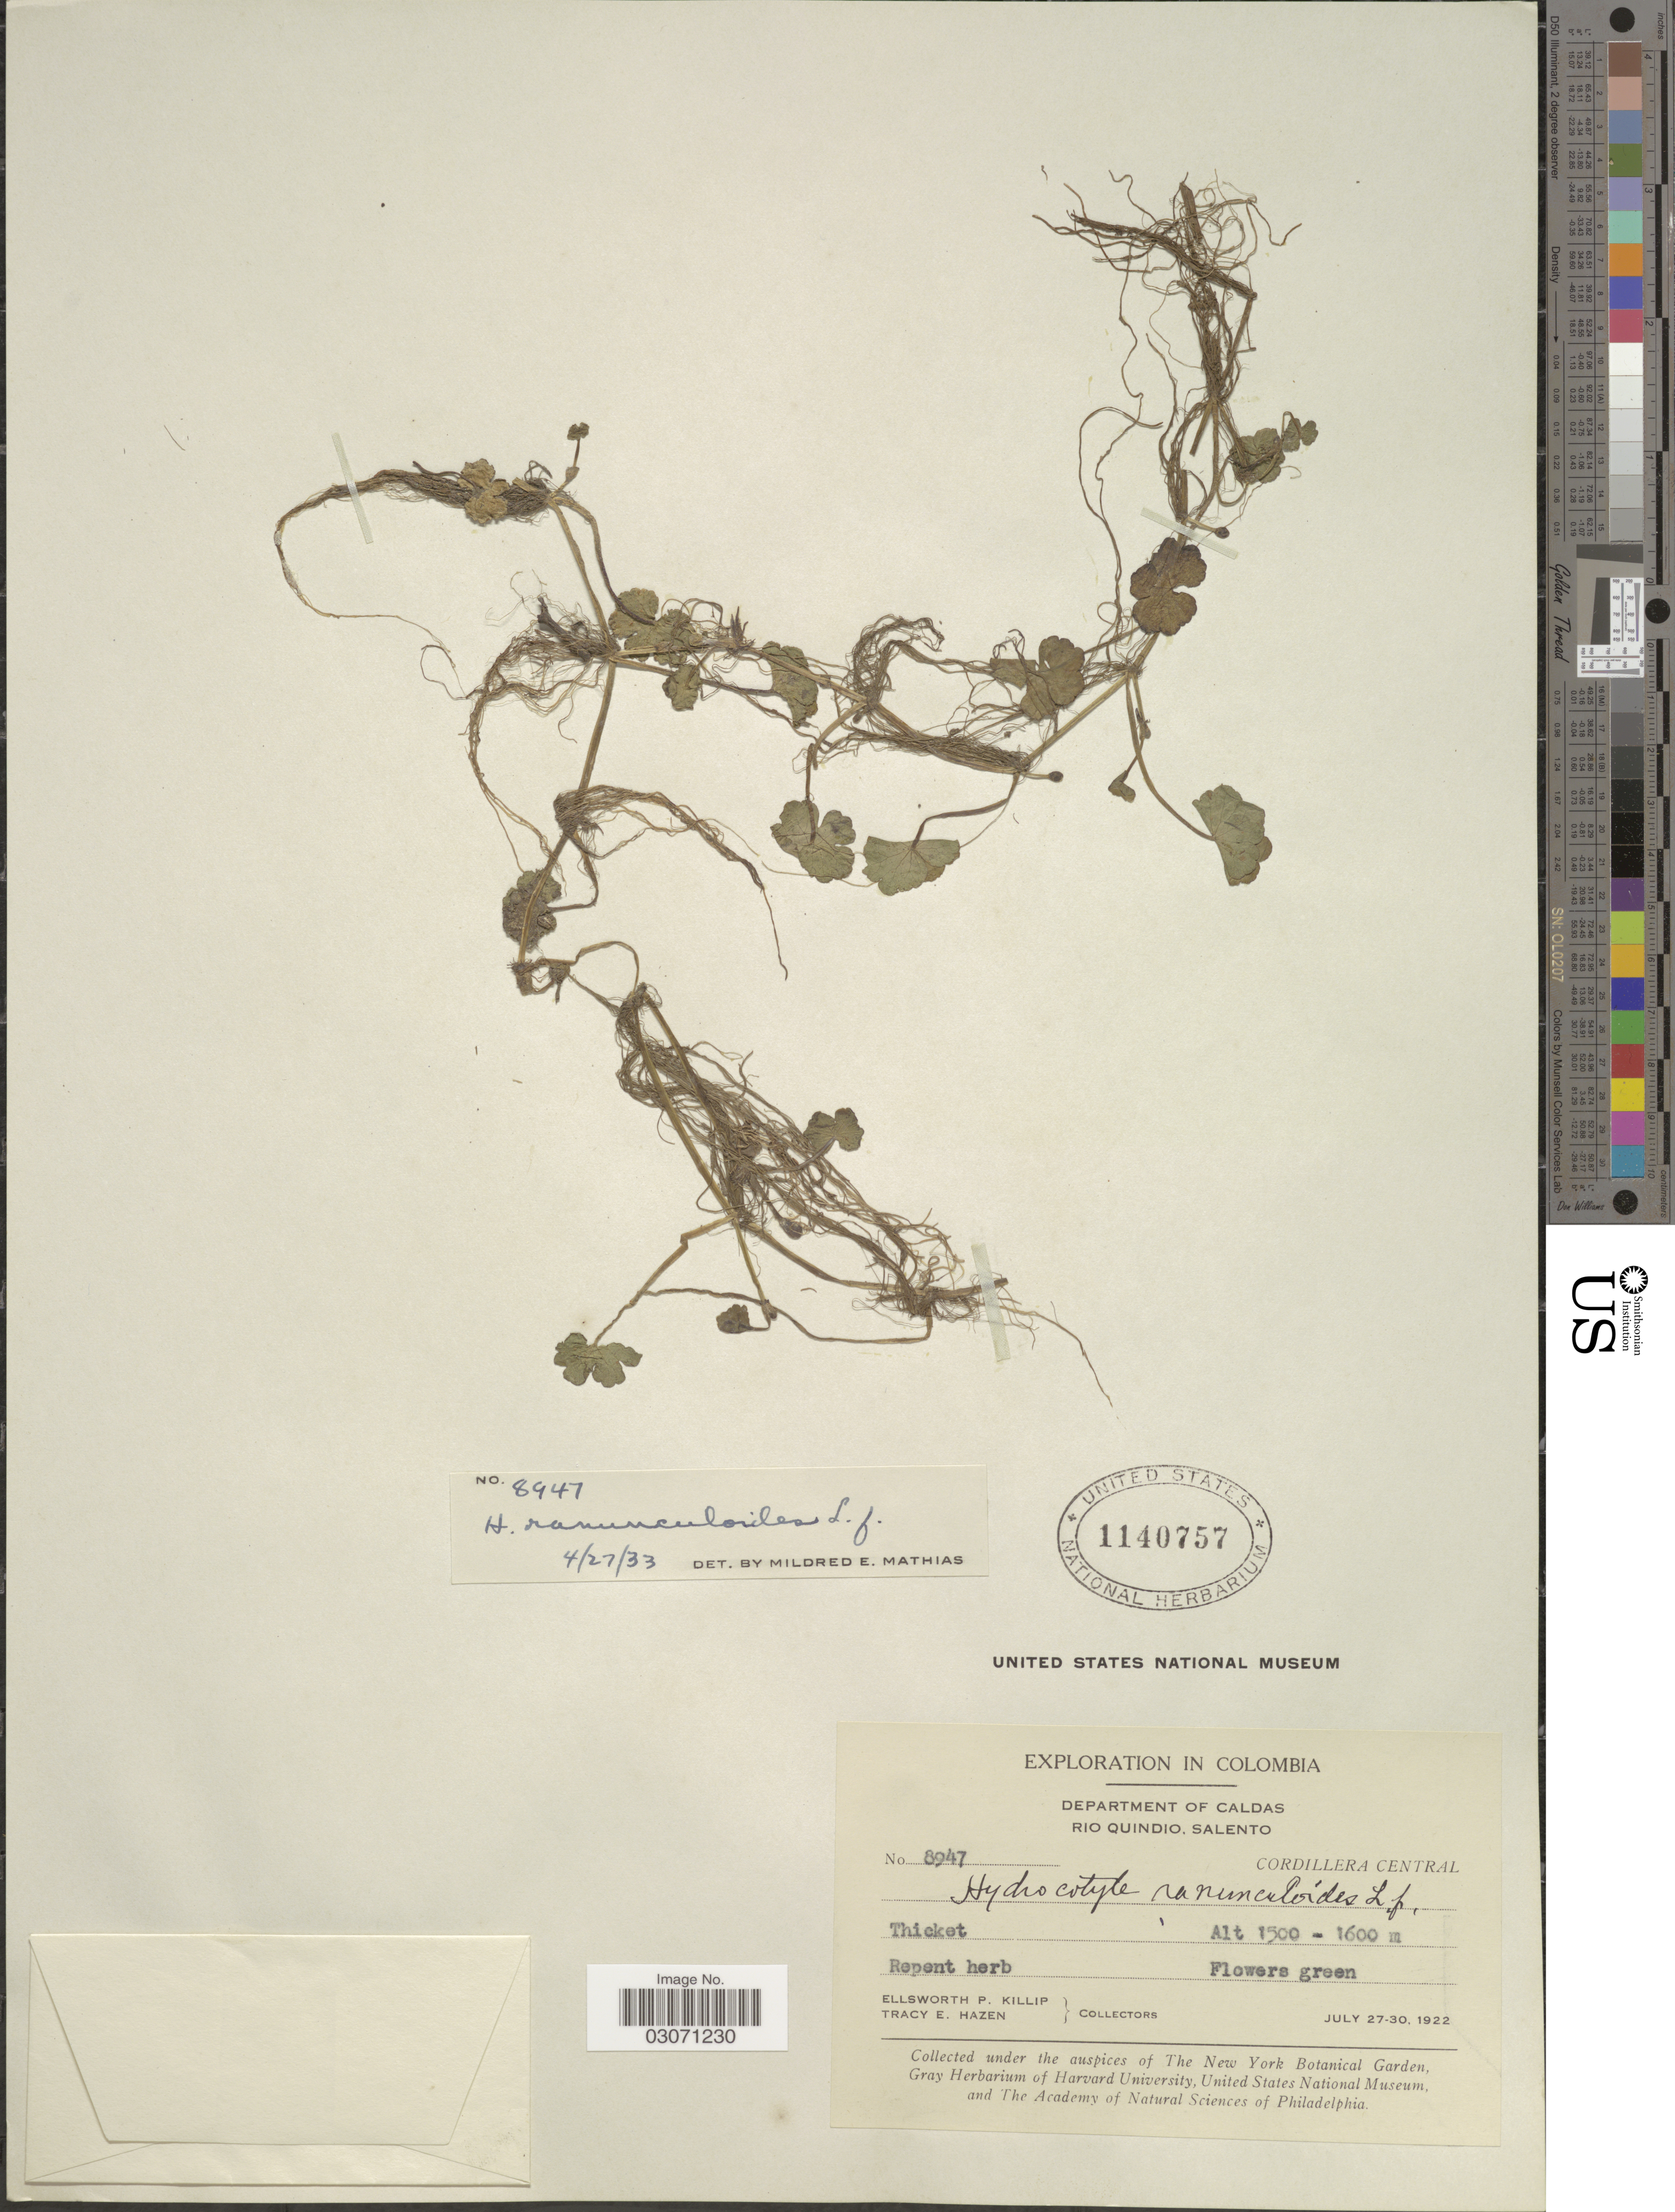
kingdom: Plantae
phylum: Tracheophyta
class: Magnoliopsida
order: Apiales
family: Araliaceae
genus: Hydrocotyle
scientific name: Hydrocotyle ranunculoides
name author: L. f.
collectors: E. P. Killip & T. E. Hazen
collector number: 8947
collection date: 1922-07-27/1922-07-30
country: Colombia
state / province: Caldas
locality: Department of Caldas, Rio Quindio, Salento. Cordillera Central.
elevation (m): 1500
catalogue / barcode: US 1140757